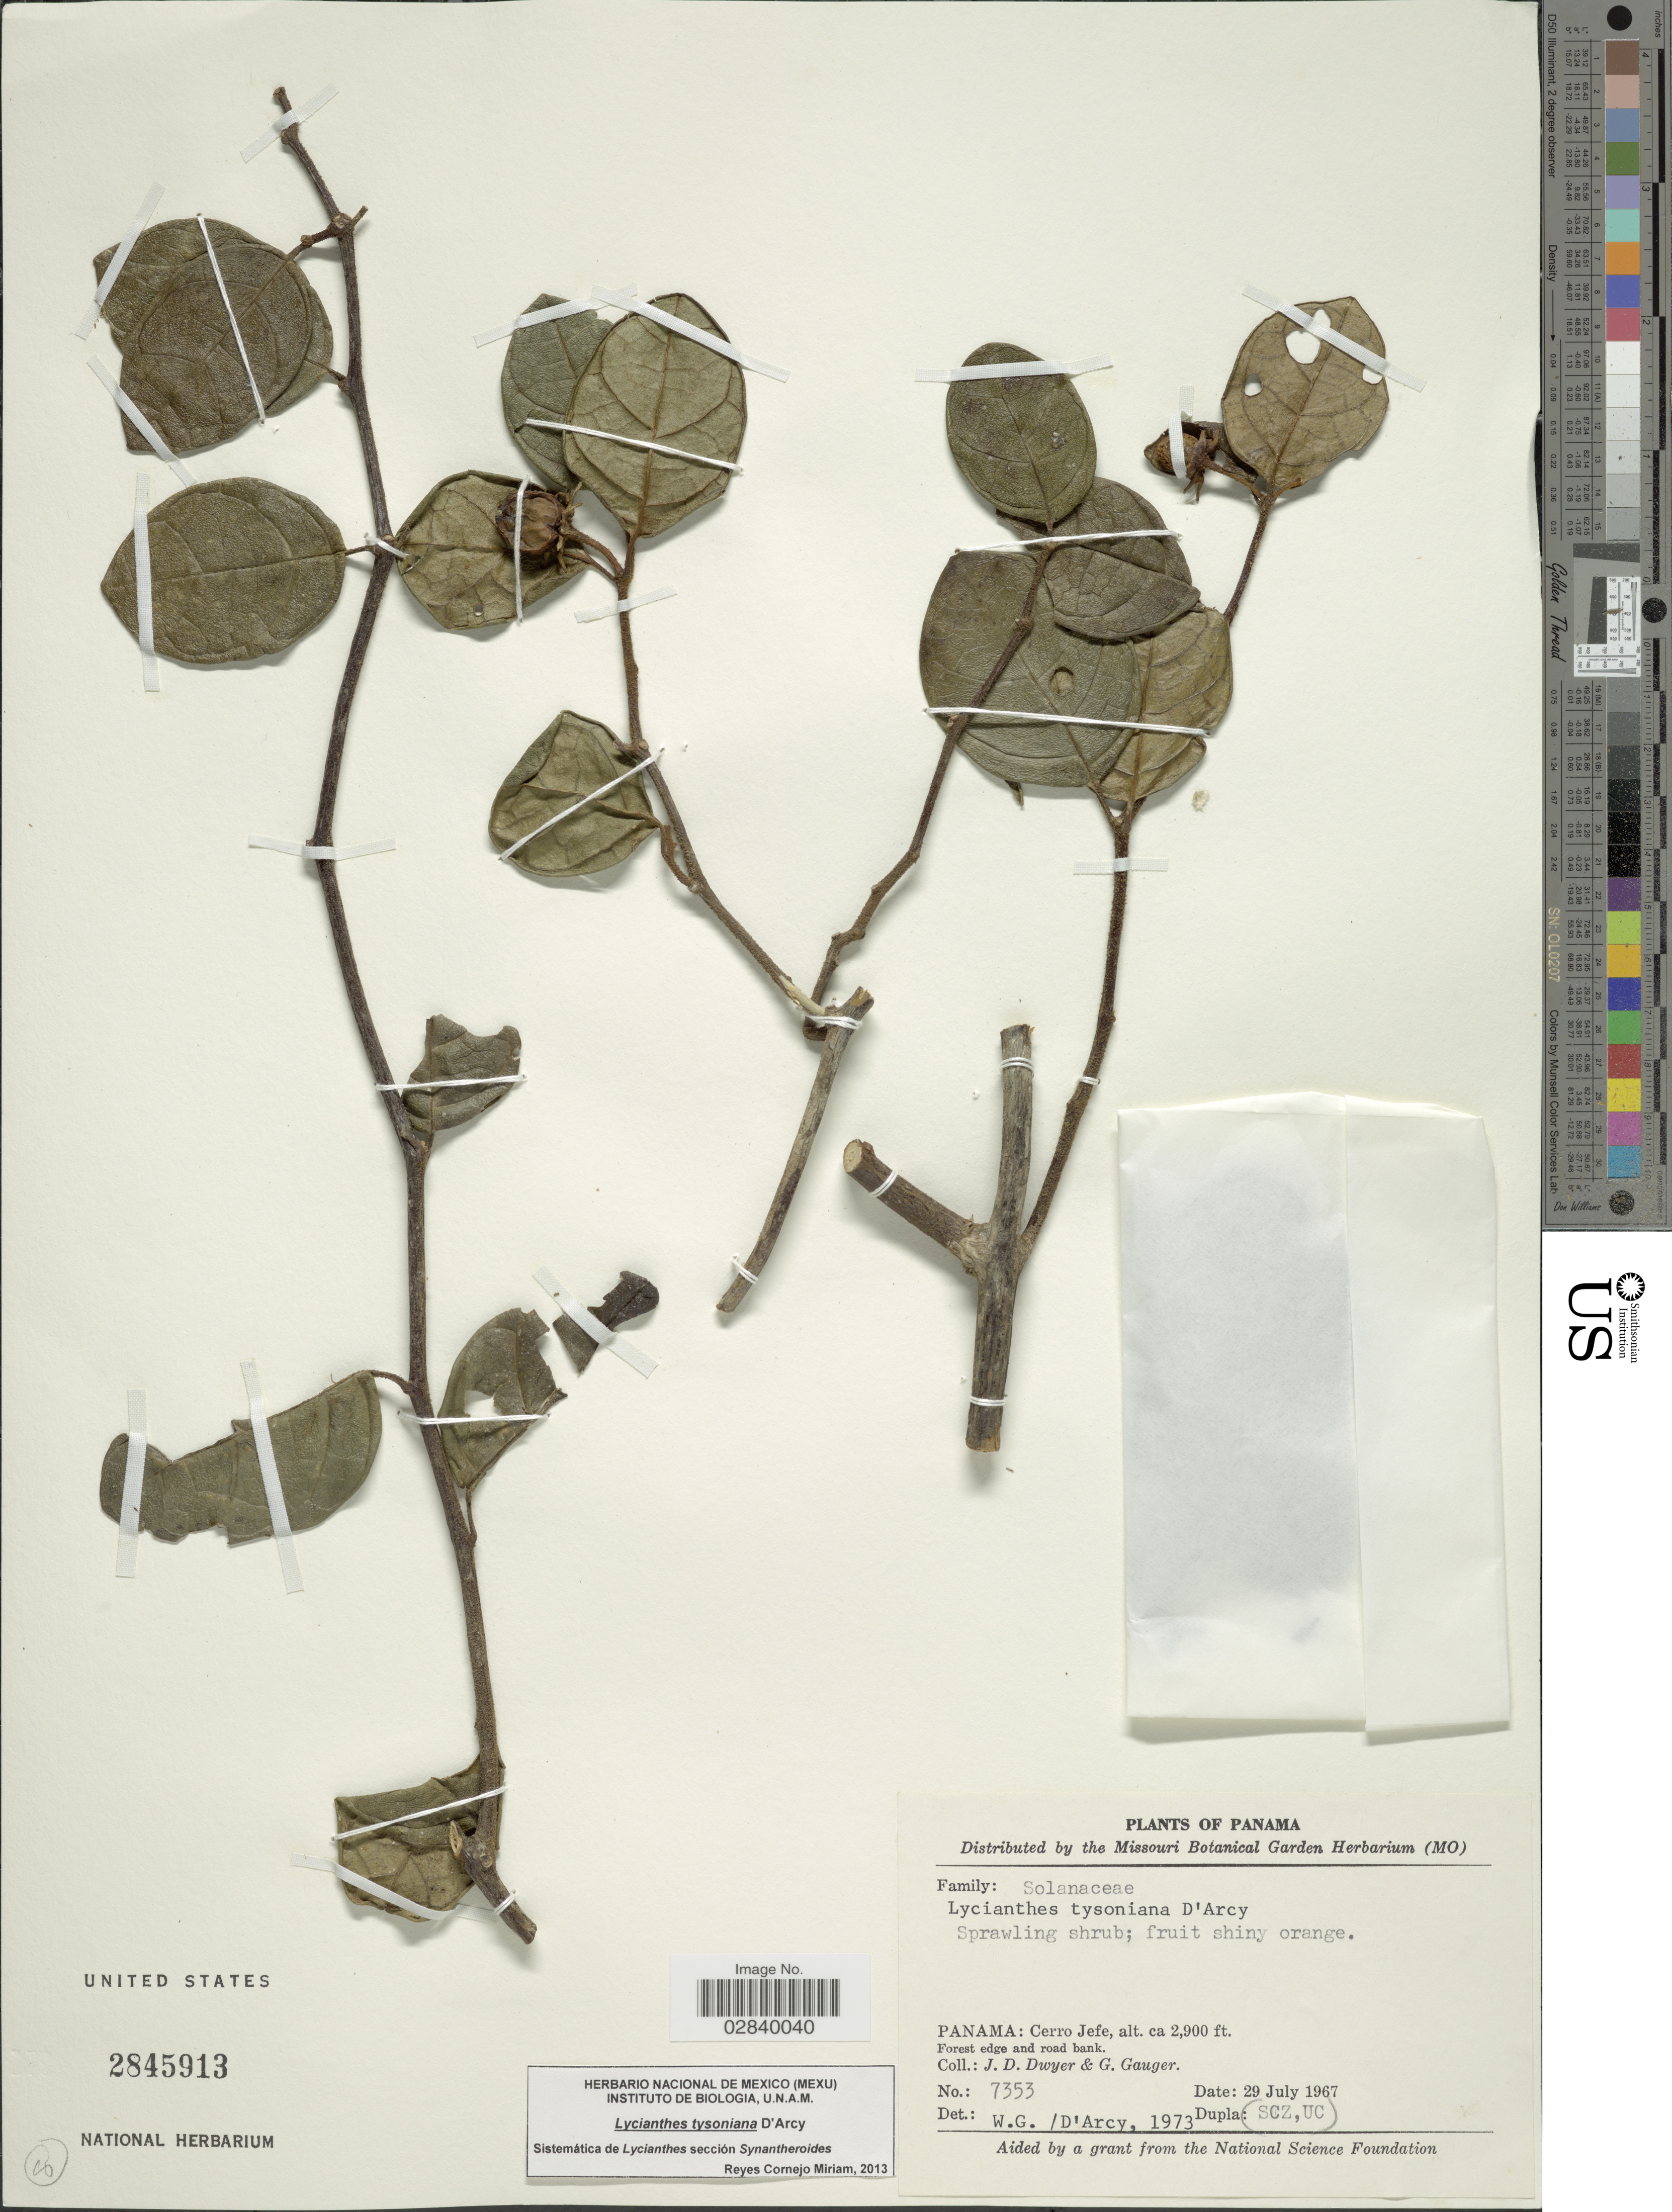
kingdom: Plantae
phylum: Tracheophyta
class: Magnoliopsida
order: Solanales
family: Solanaceae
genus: Lycianthes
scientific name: Lycianthes tysoniana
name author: D'Arcy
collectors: J. D. Dwyer & G. Gauger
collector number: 7353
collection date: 1967-07-29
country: Panama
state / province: Panamá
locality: Cerro Jefe.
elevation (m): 884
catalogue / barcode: US 2845913